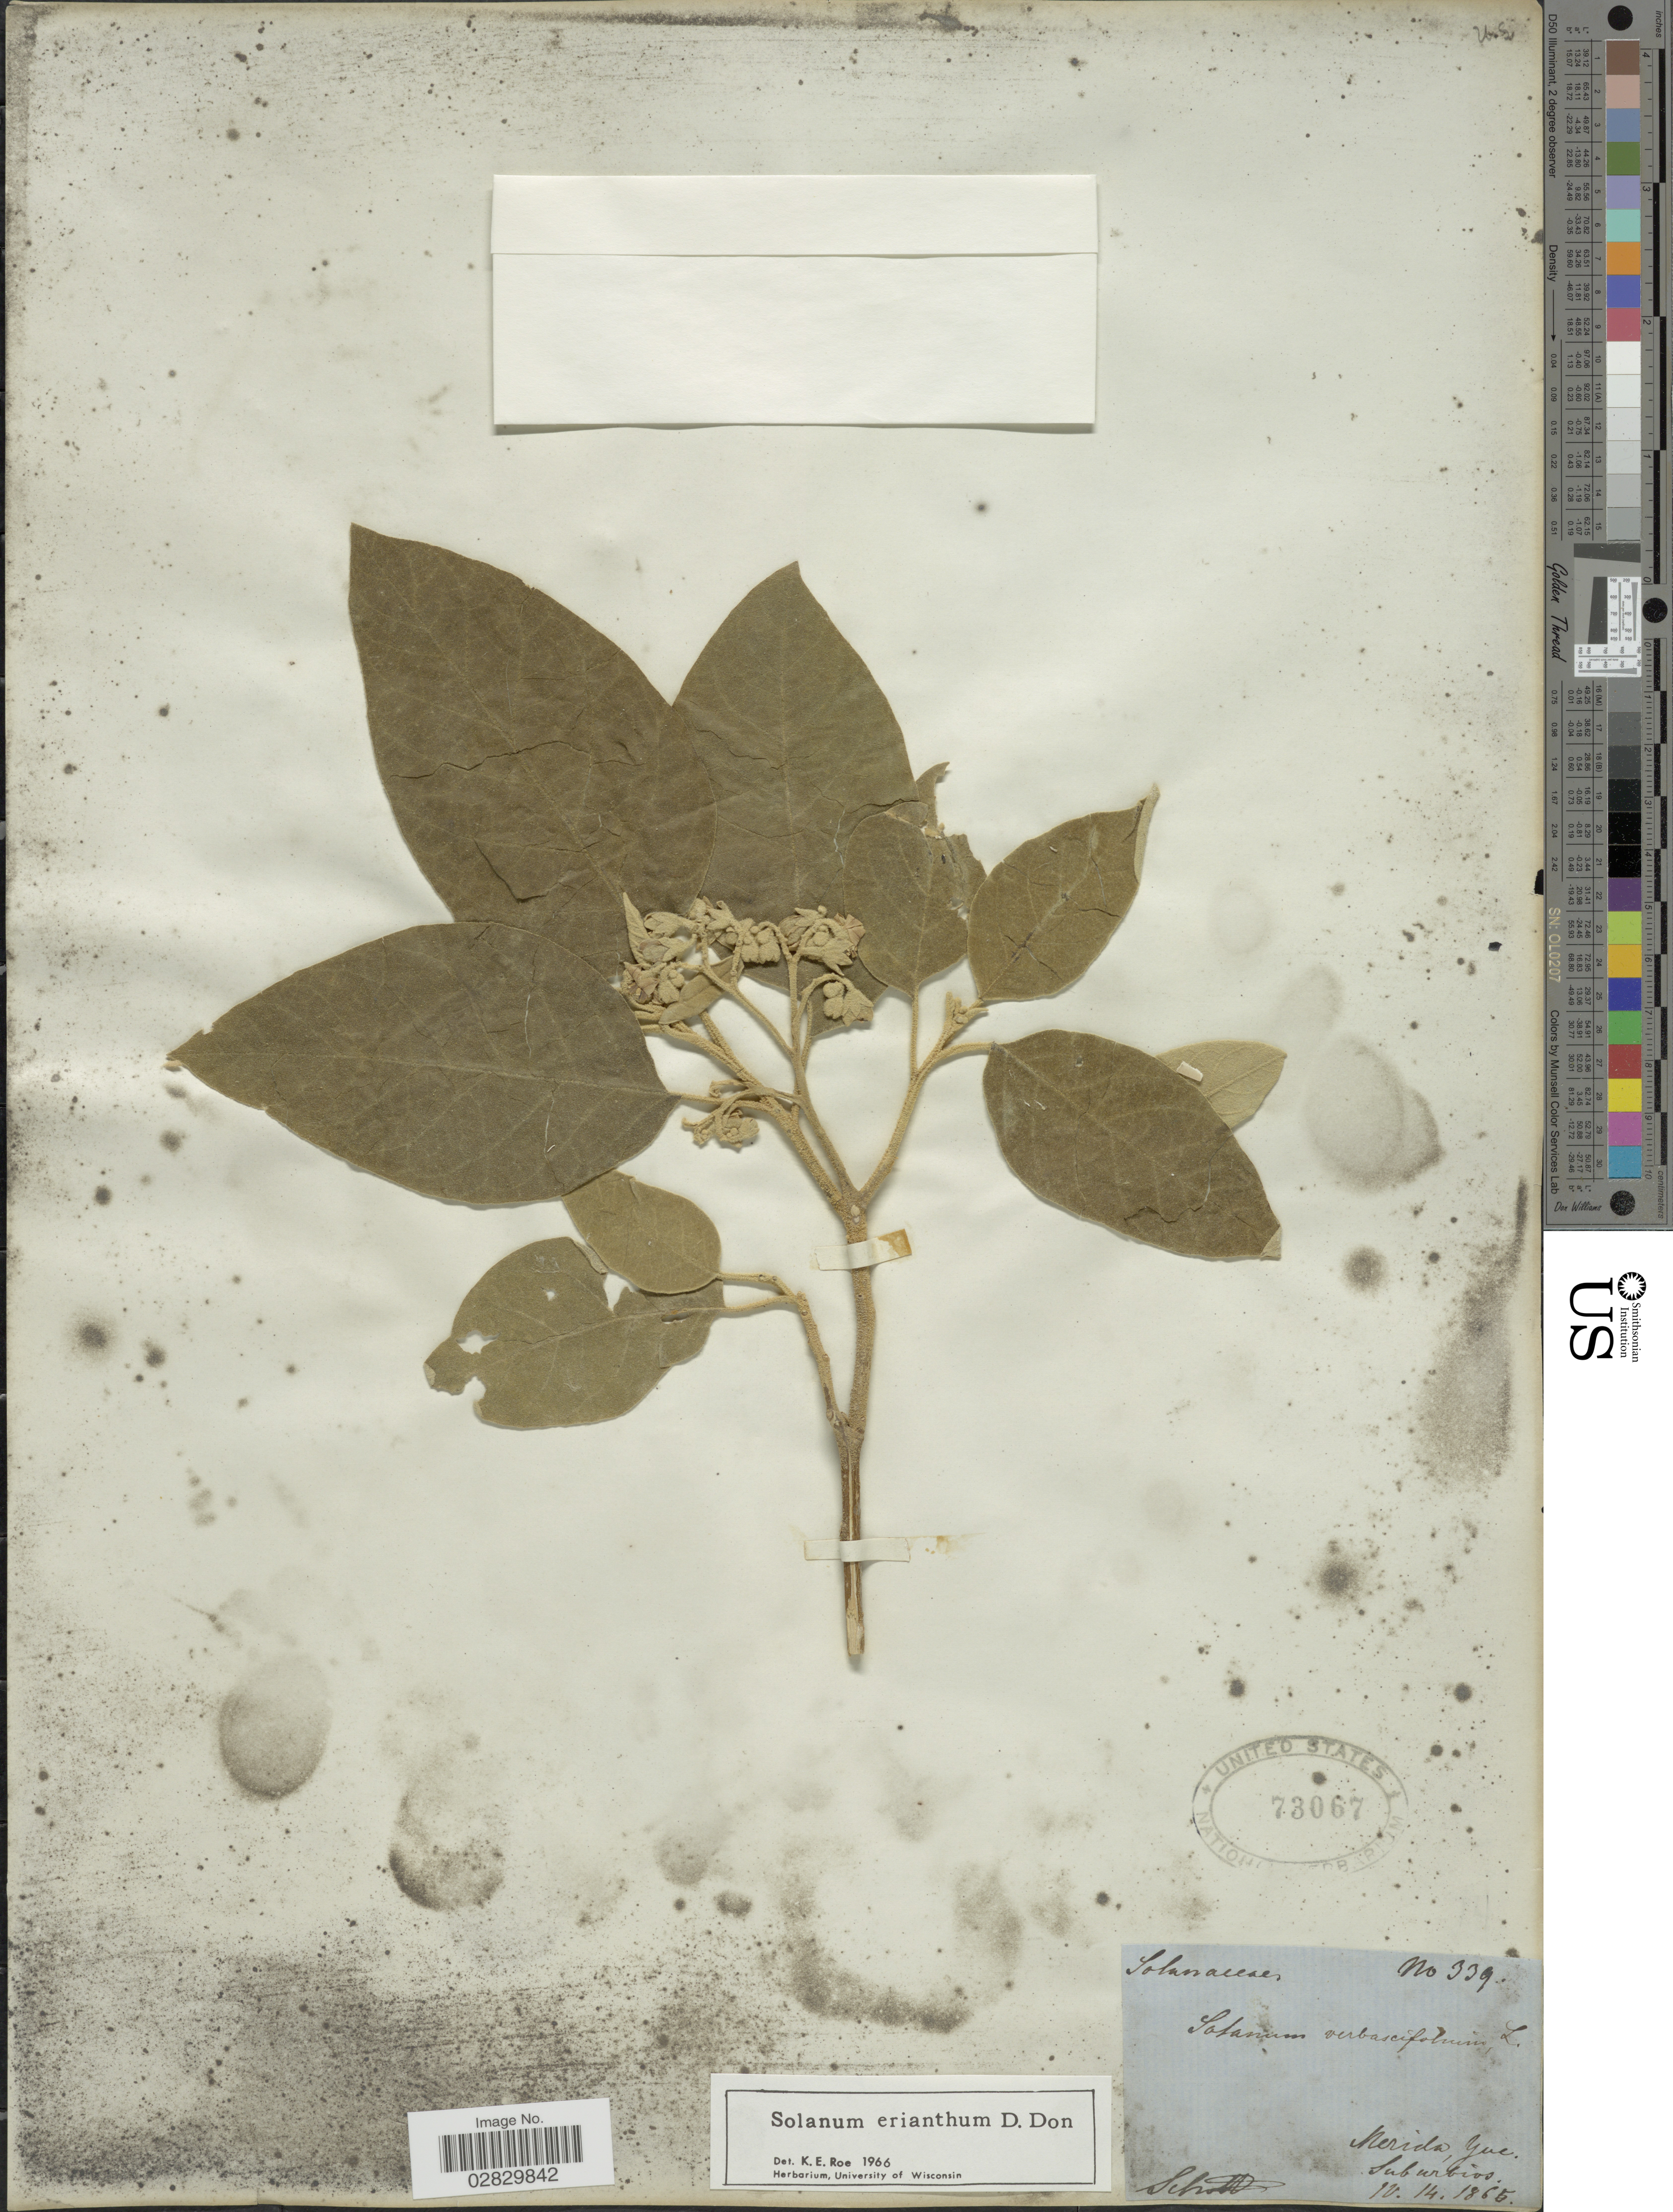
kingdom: Plantae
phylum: Tracheophyta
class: Magnoliopsida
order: Solanales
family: Solanaceae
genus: Solanum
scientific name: Solanum erianthum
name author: D. Don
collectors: Schott, --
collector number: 339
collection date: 1865-04-14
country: Mexico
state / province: Yucatán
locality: Merida, Yuc., Suburbios.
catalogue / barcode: US 73067